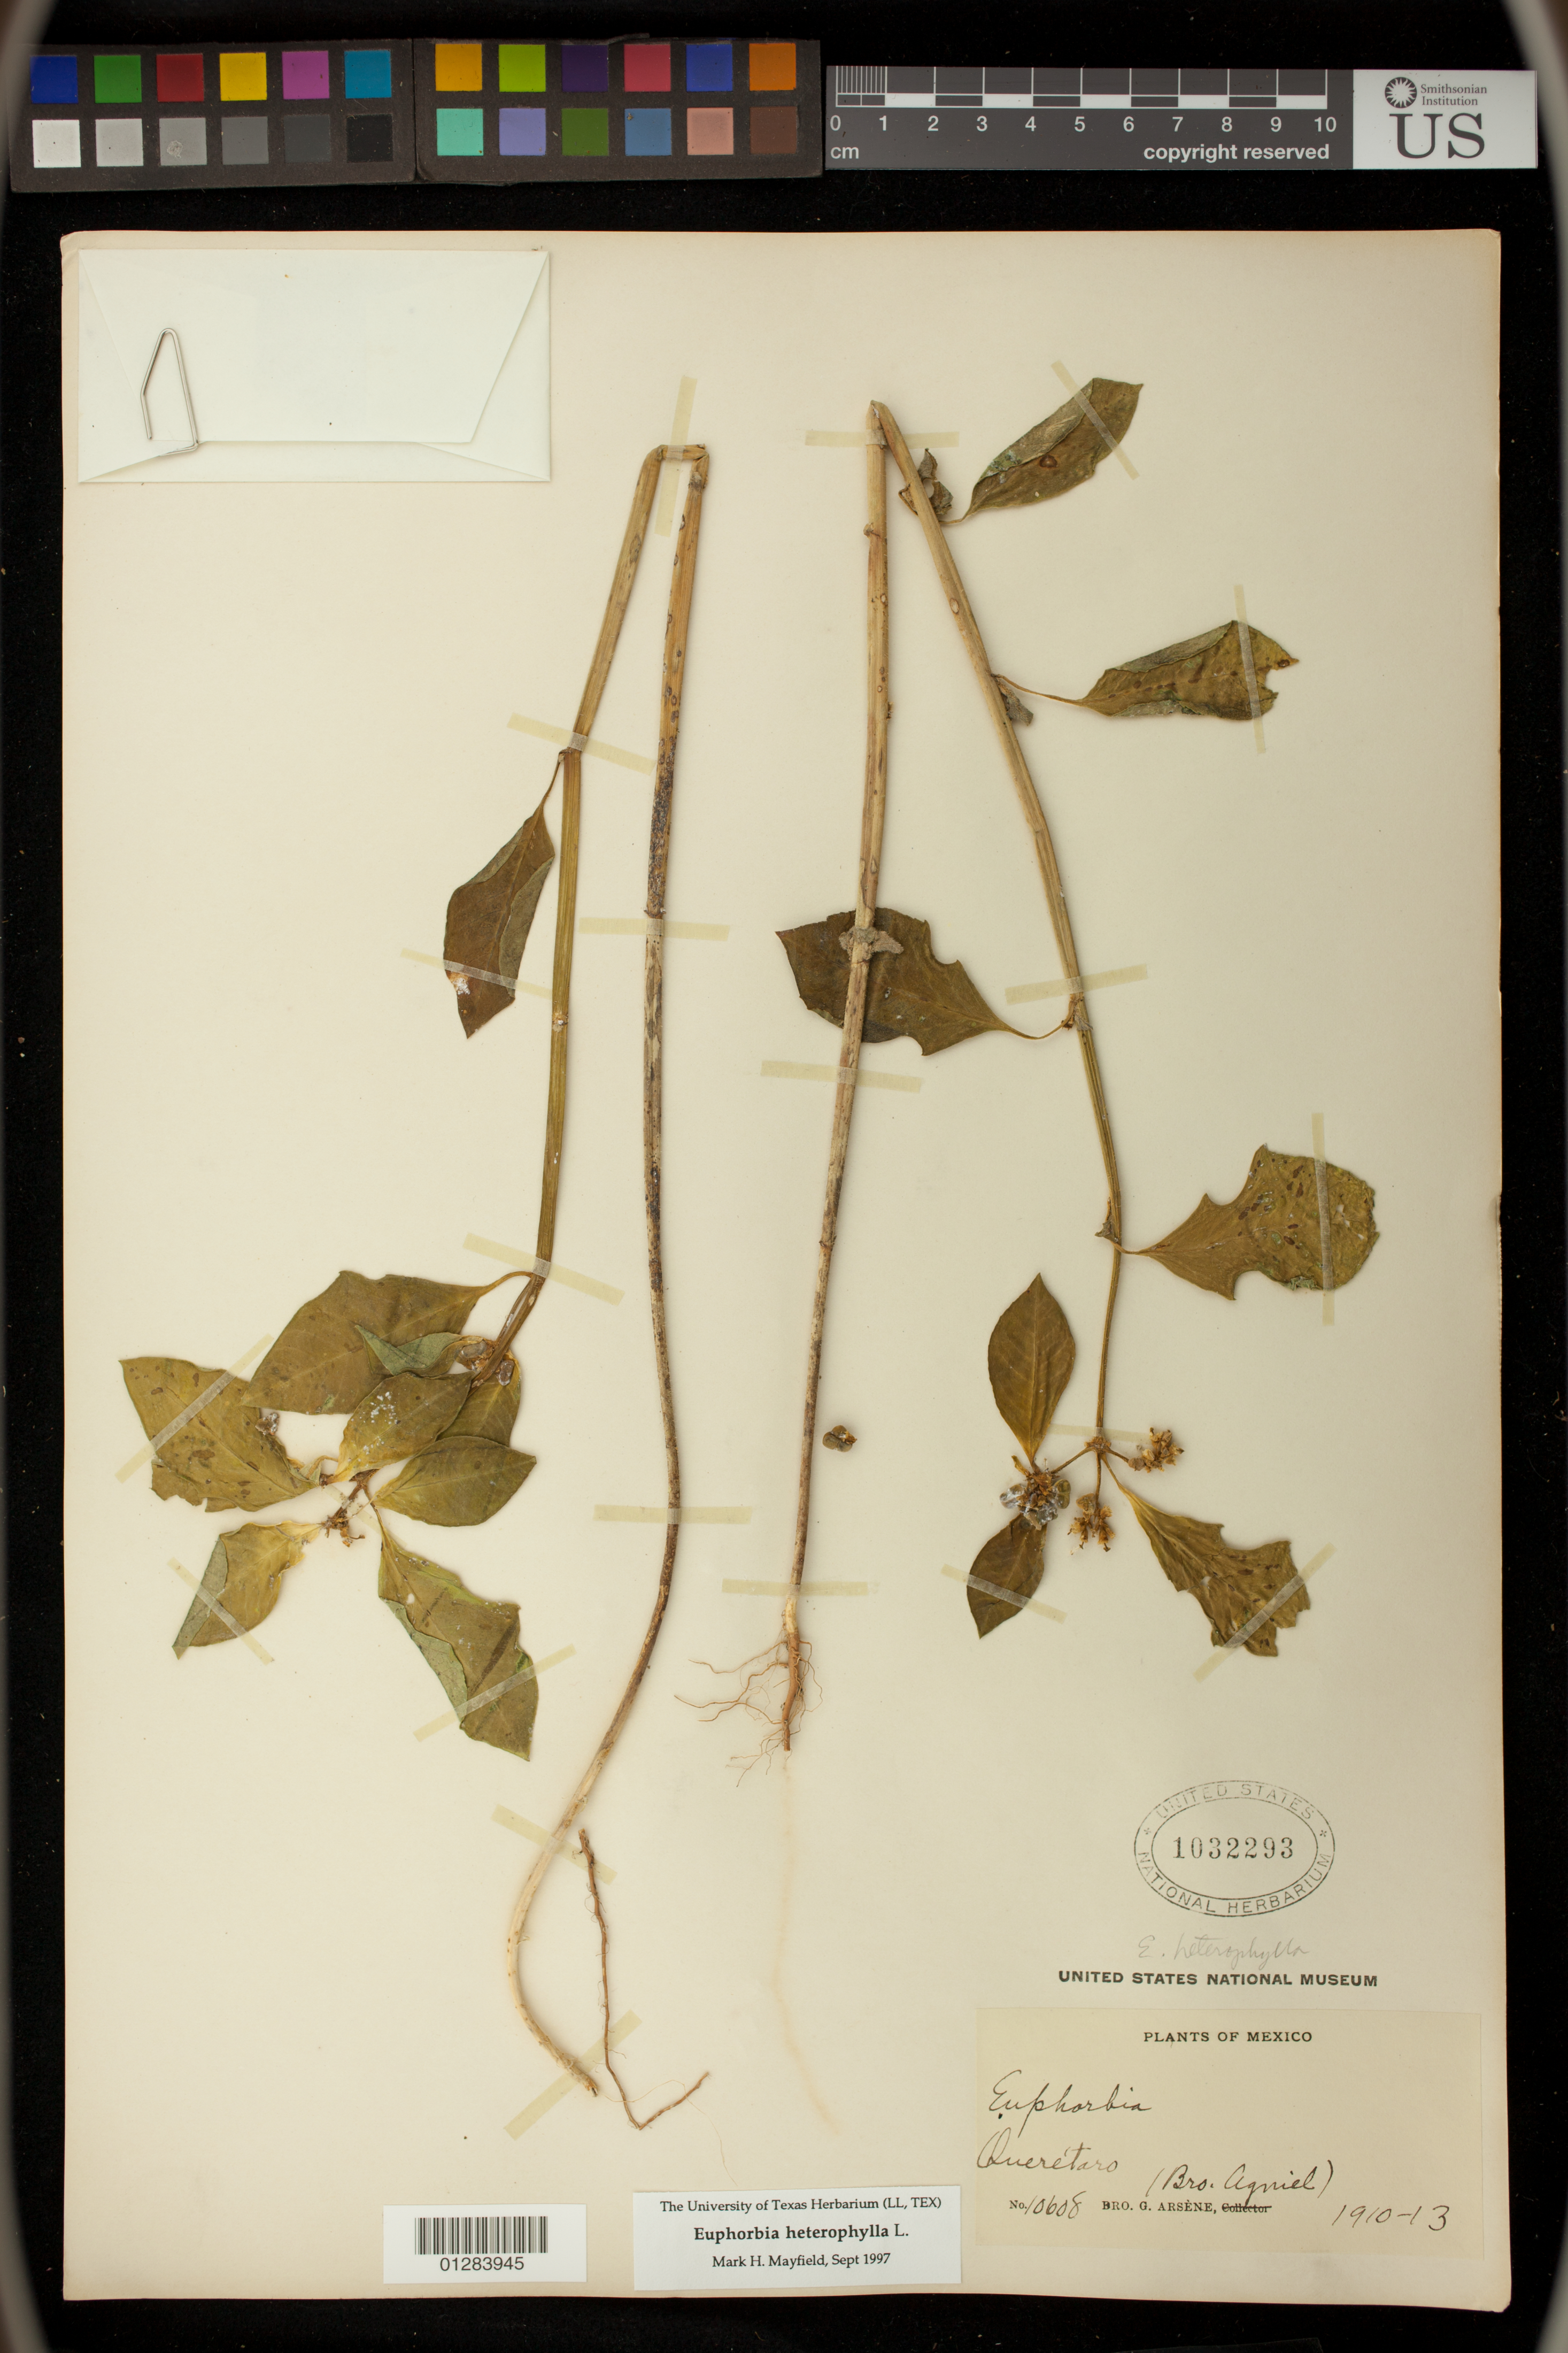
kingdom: Plantae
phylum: Tracheophyta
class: Magnoliopsida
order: Malpighiales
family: Euphorbiaceae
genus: Euphorbia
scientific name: Euphorbia heterophylla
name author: L.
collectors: Bro. G. Arsène & Bro. Agniel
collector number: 10608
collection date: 1910-01-03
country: Mexico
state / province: Querétaro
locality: Queretaro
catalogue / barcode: US 1032293